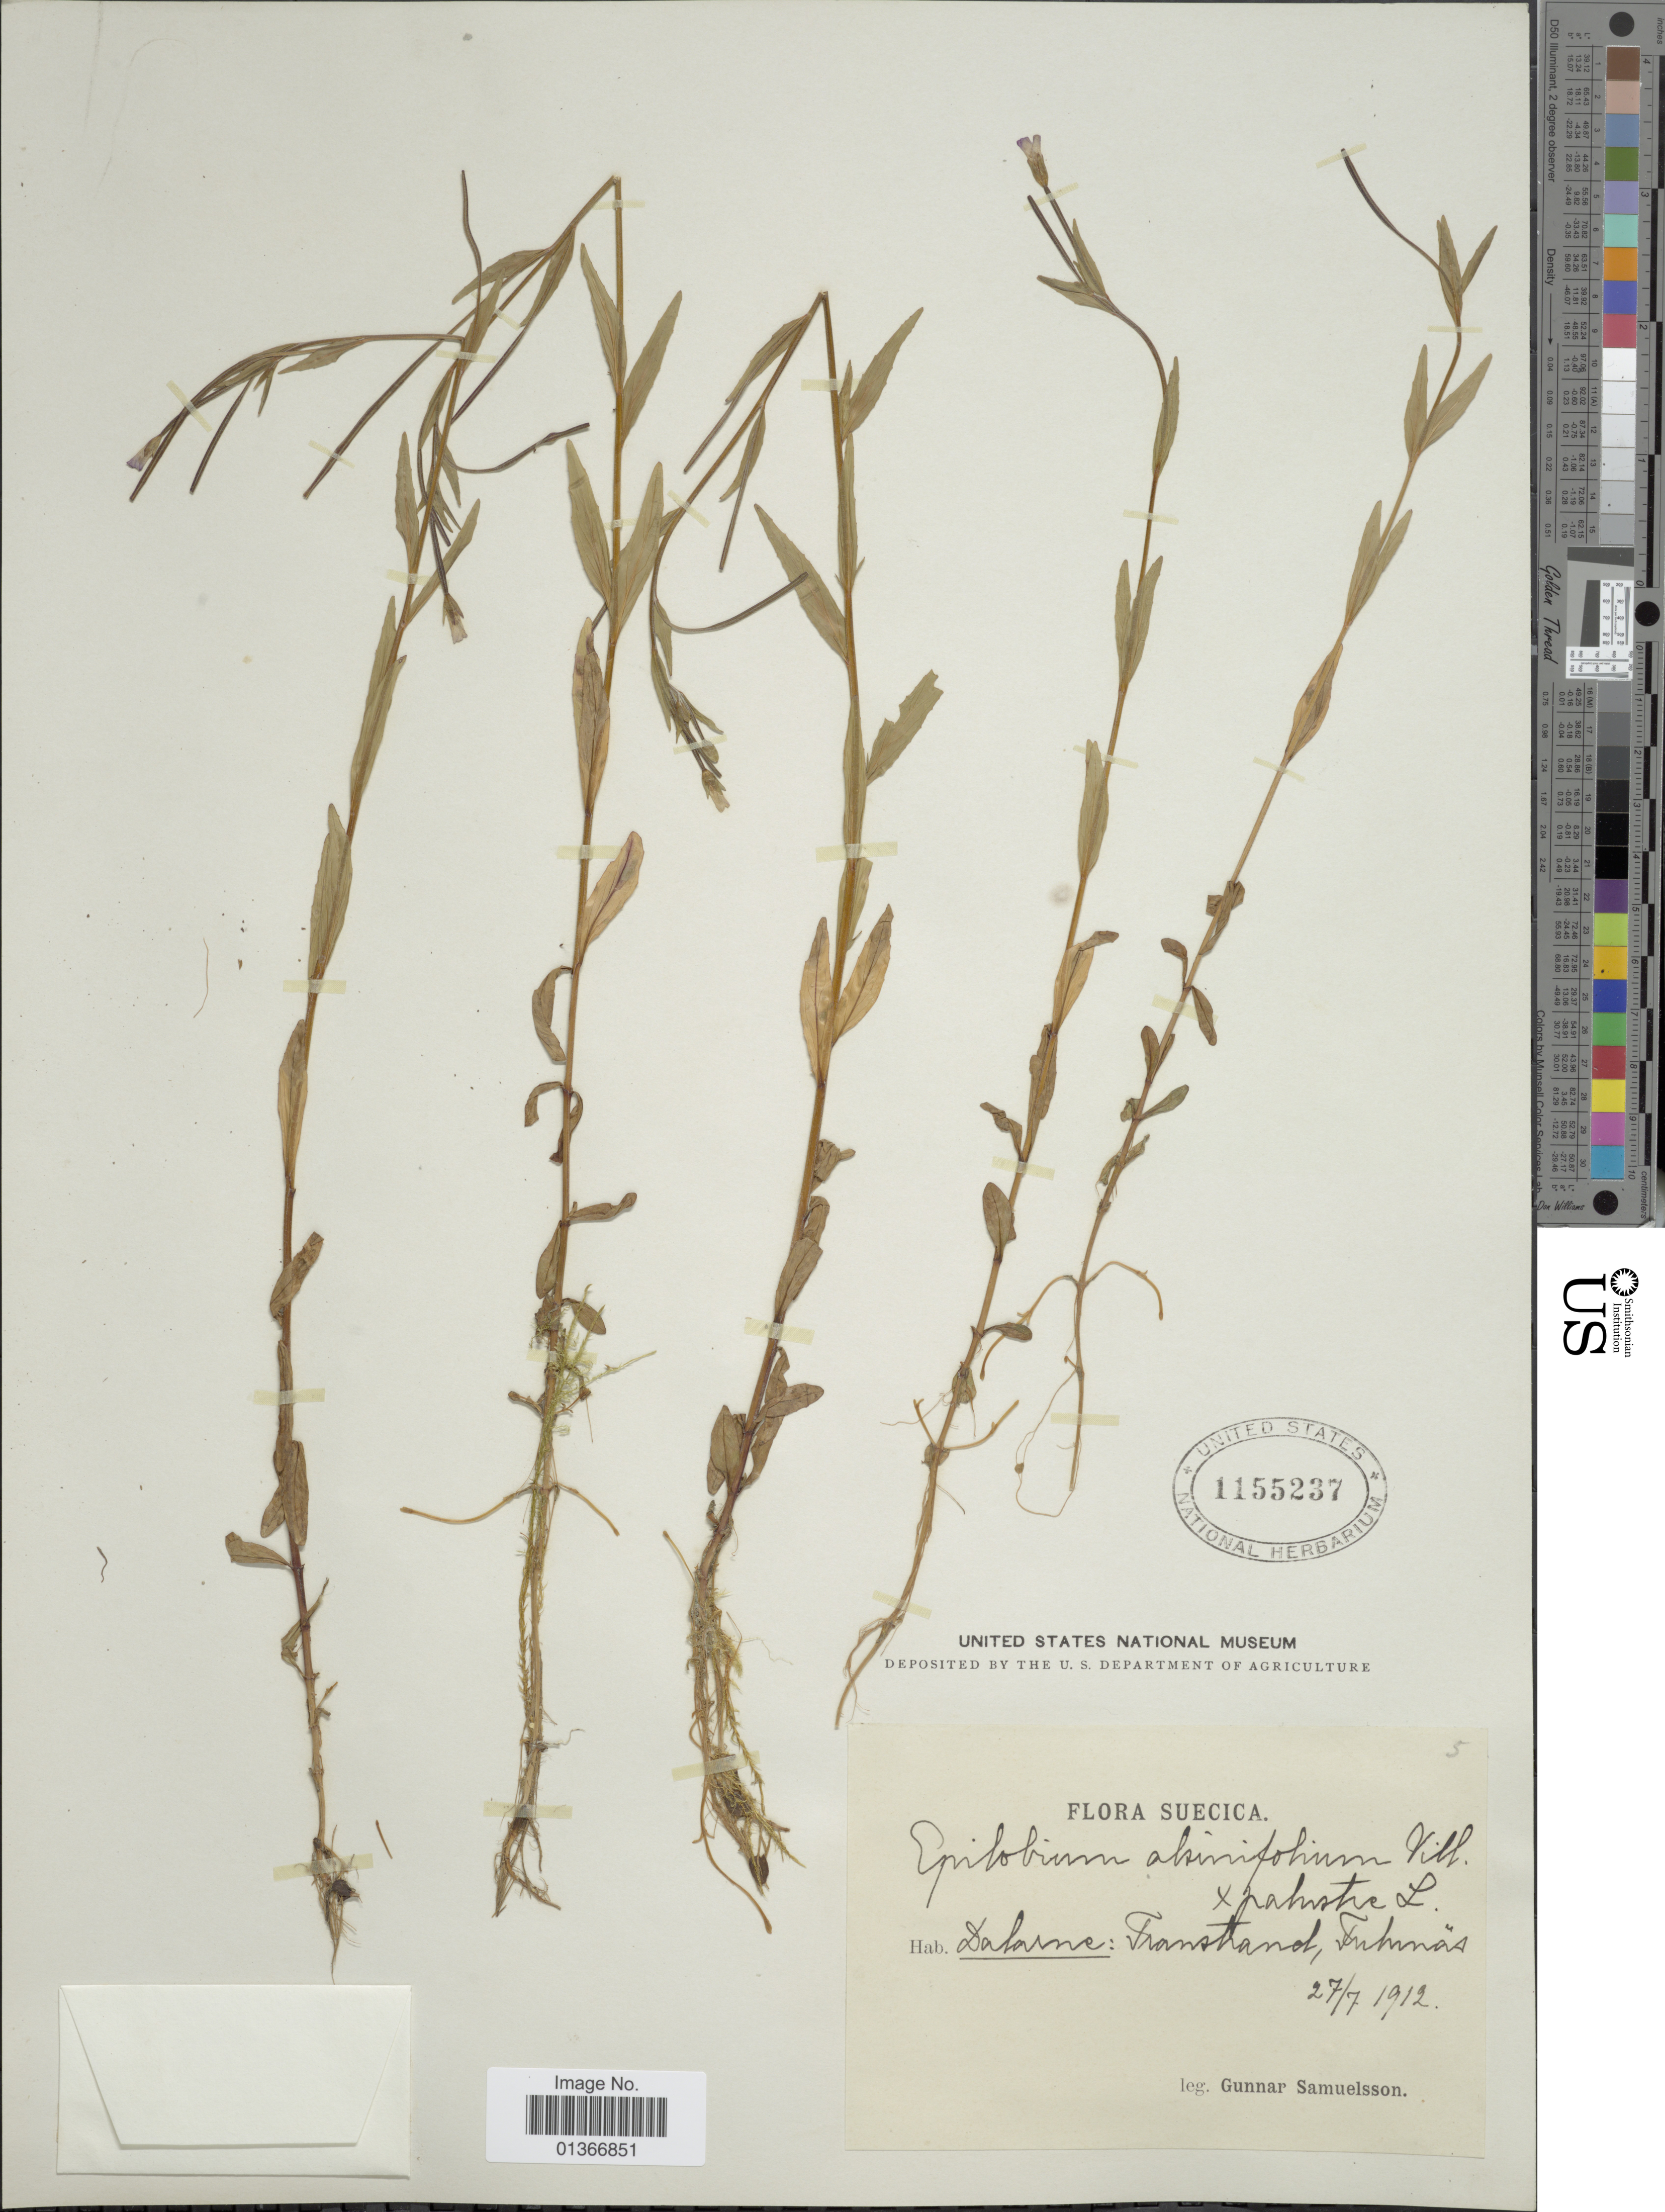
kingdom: Plantae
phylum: Tracheophyta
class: Magnoliopsida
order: Myrtales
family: Onagraceae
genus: Epilobium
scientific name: Epilobium alsinifolium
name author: Vill.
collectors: G. Samuelsson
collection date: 1912-07-27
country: Sweden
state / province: Dalarna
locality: Transtrand, Fulunäs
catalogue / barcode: US 1155237